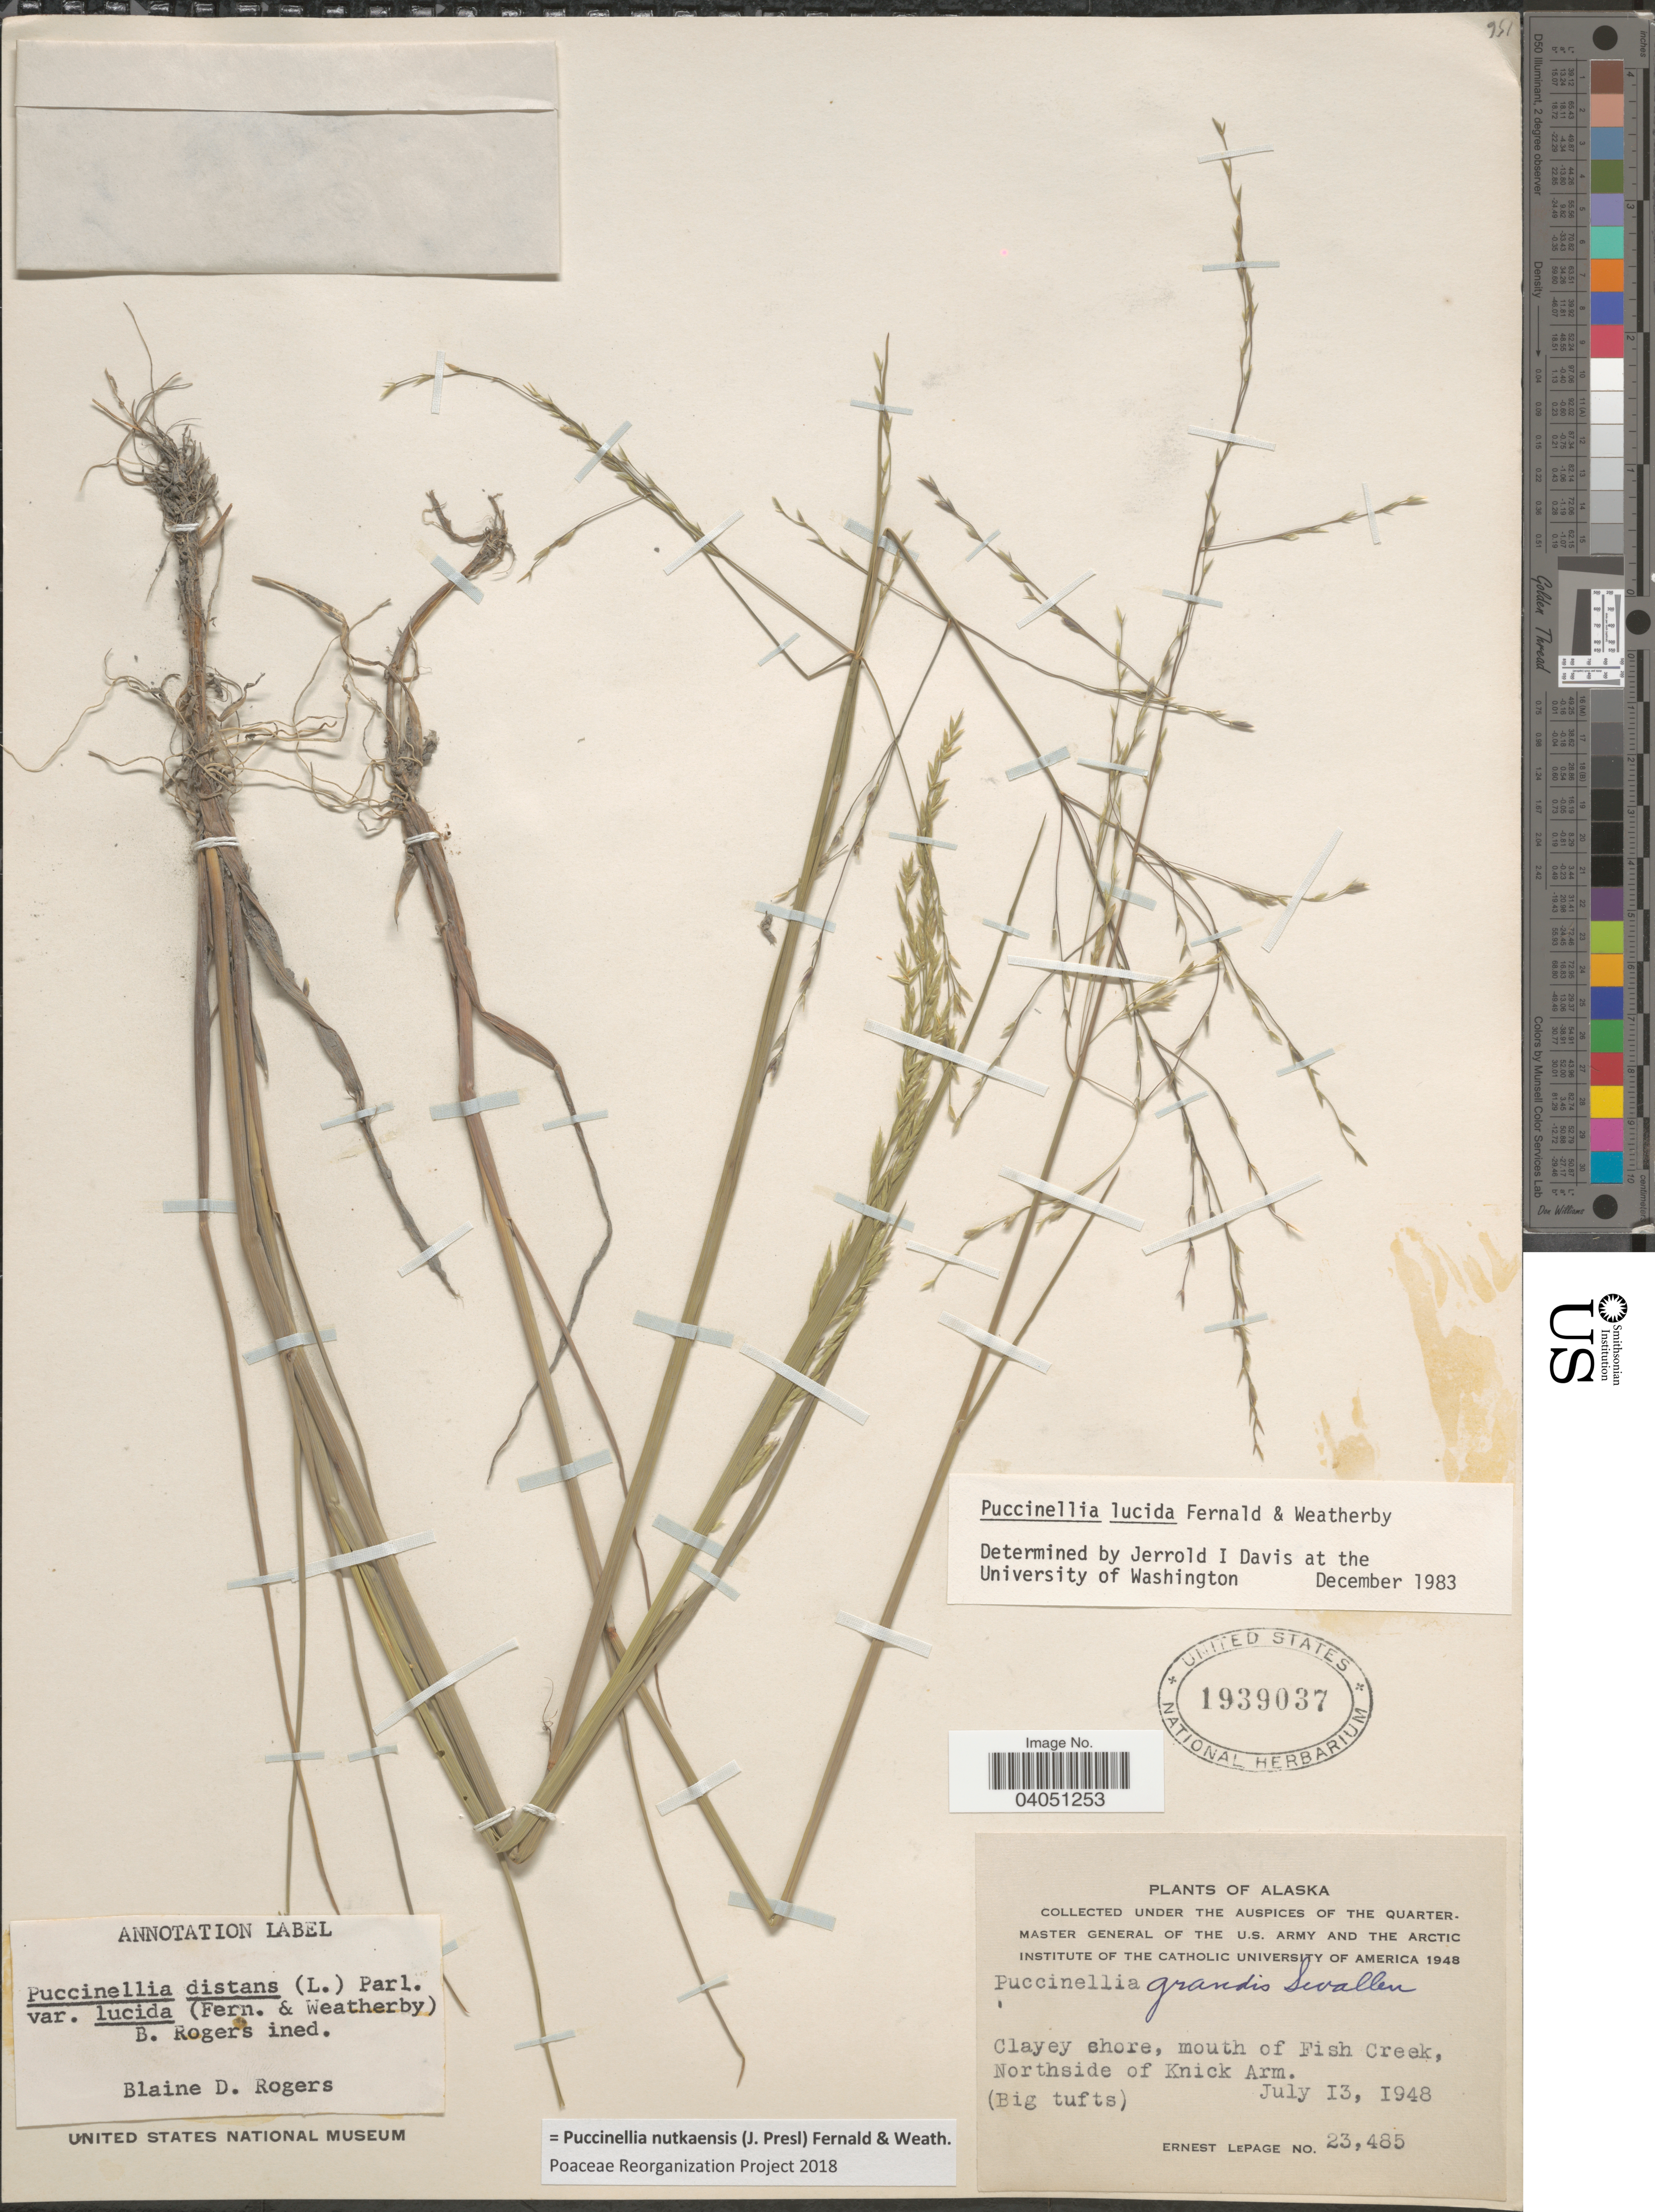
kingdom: Plantae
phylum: Tracheophyta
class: Liliopsida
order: Poales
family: Poaceae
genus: Puccinellia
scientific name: Puccinellia nutkaensis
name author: (J. Presl) Fernald & Weath.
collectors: E. Lepage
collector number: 23485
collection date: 1948-07-13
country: United States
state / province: Alaska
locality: Clayey shore, mouth of Fish Creek, Northside of Knick Arm.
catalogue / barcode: US 1939037